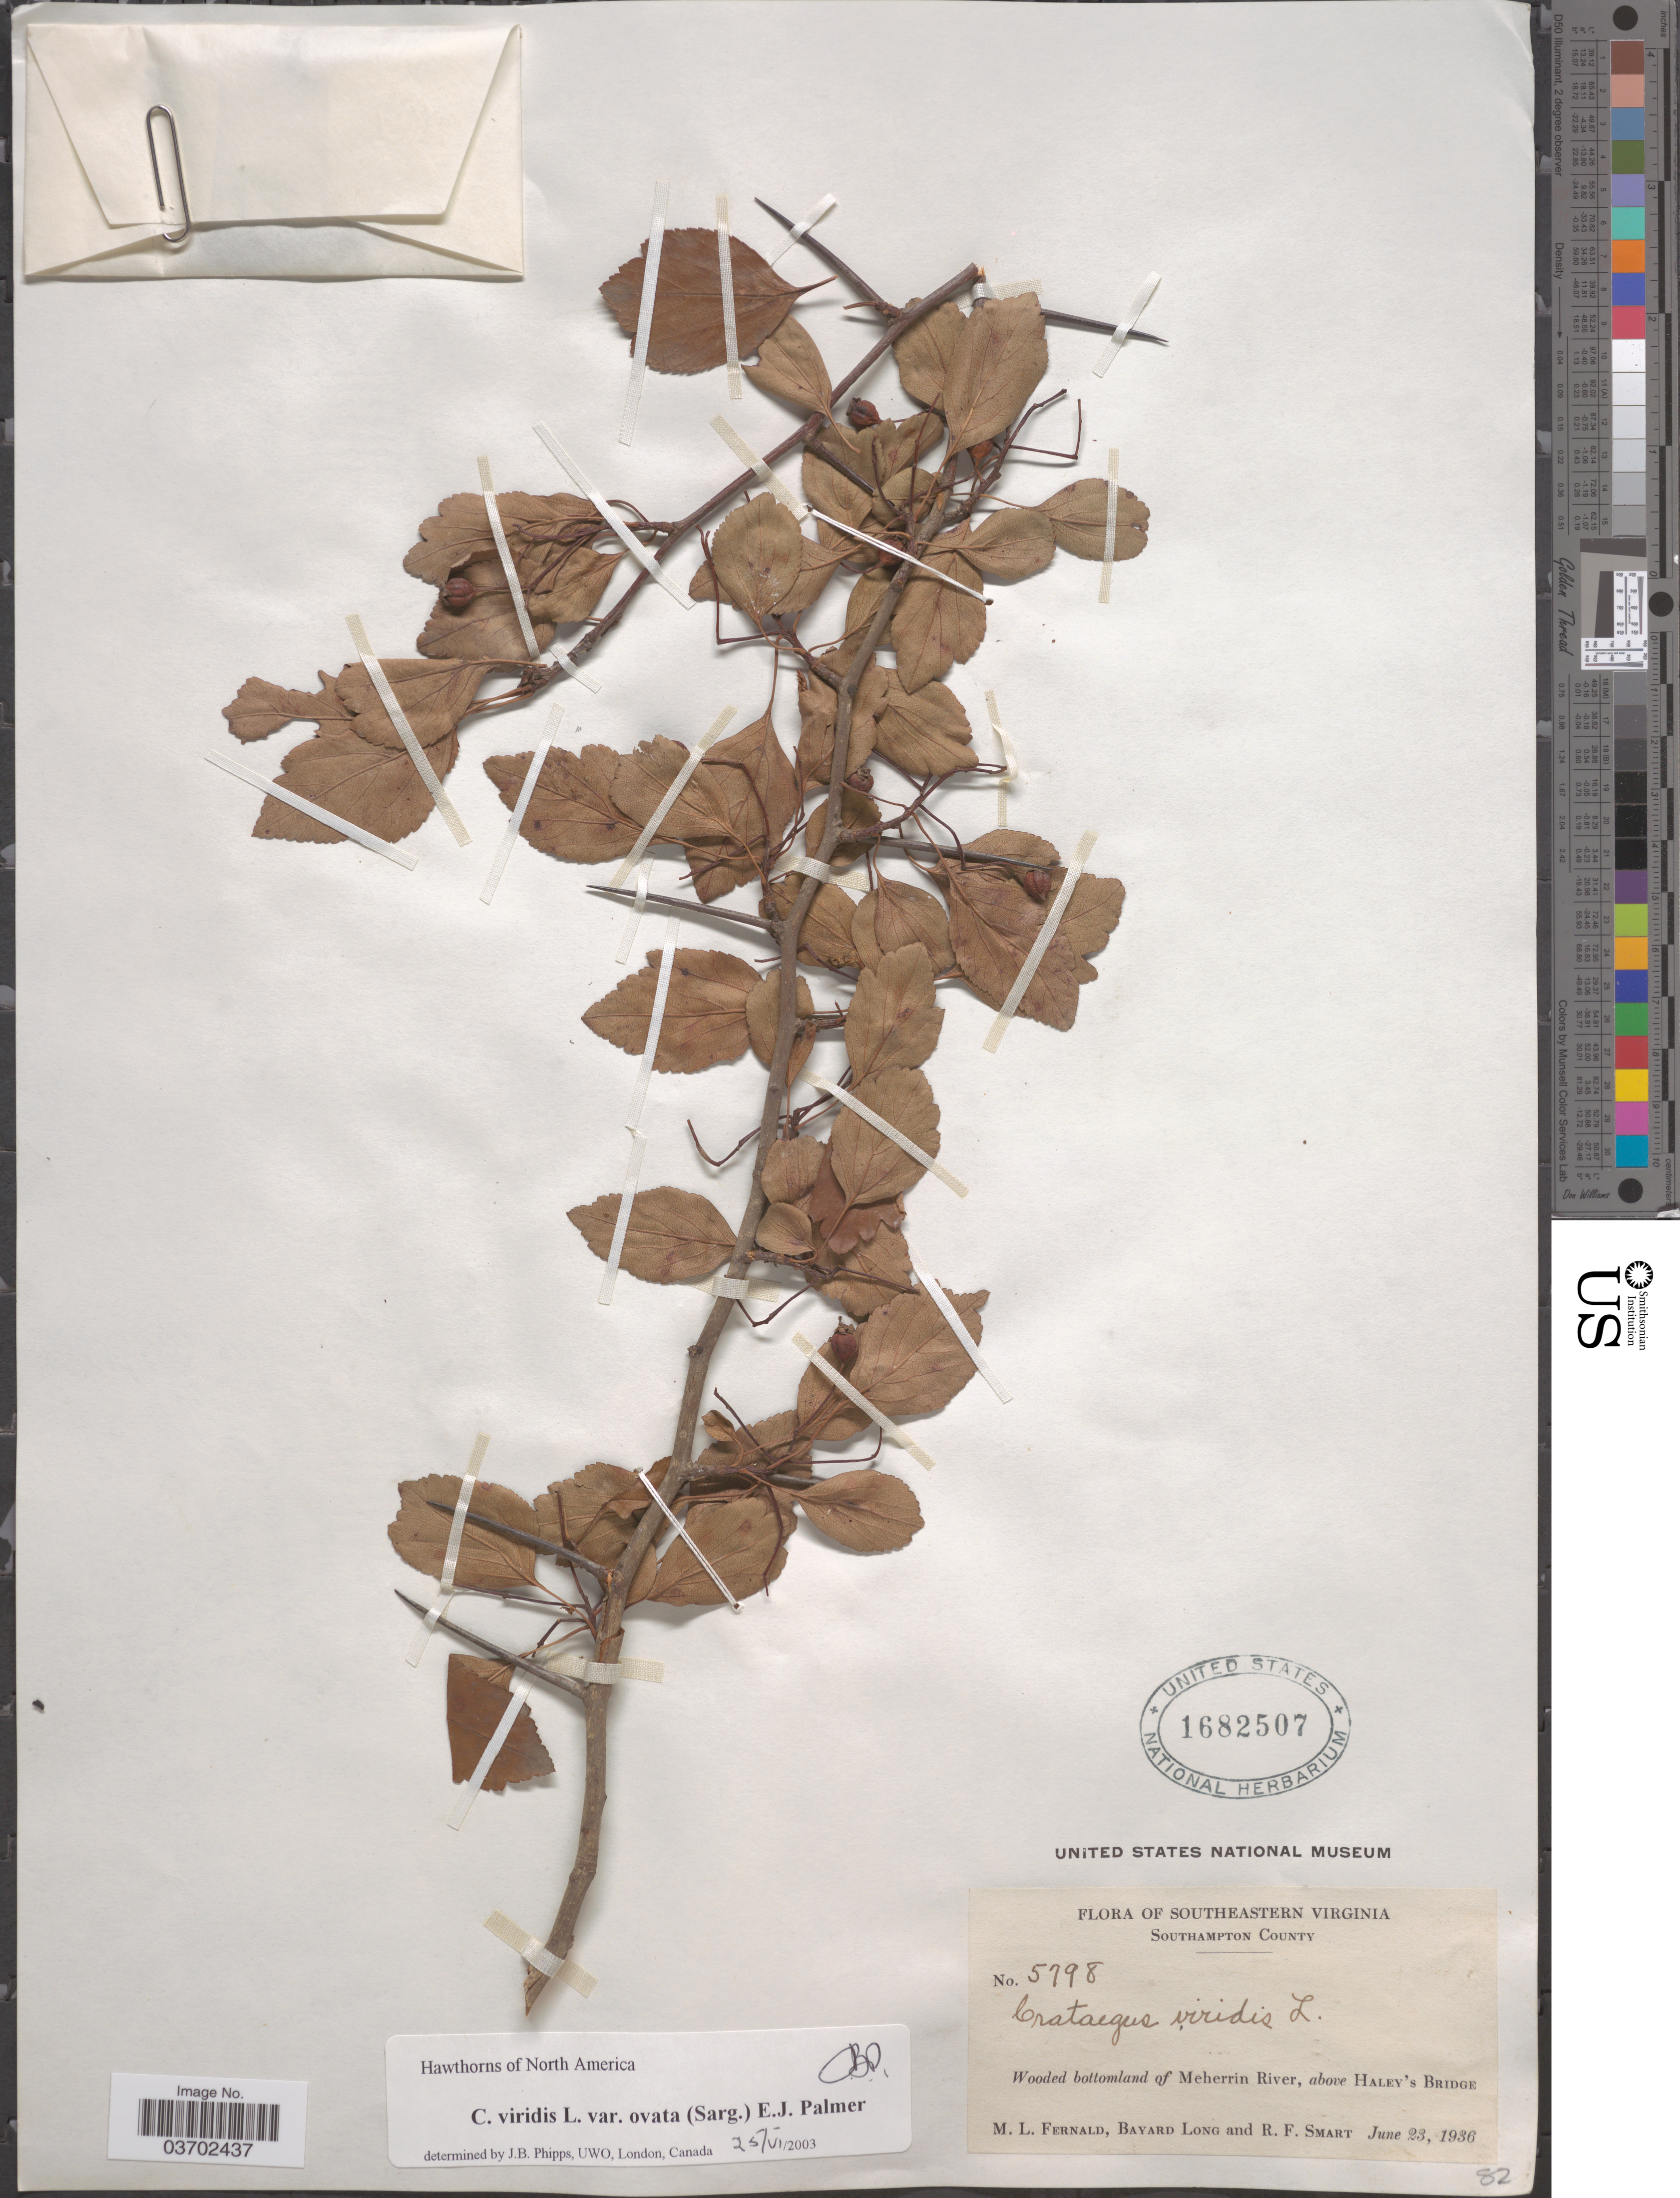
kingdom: Plantae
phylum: Tracheophyta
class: Magnoliopsida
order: Rosales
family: Rosaceae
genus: Crataegus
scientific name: Crataegus viridis var. ovata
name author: (Sarg.) E.J. Palmer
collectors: M. L. Fernald, B. Long & R. Smart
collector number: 5798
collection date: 1936-06-23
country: United States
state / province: Virginia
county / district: Southampton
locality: Southeastern Virginia. Southampton County. Wooded bottomland of Meherrin River, above Haley's Bridge.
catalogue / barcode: US 1682507